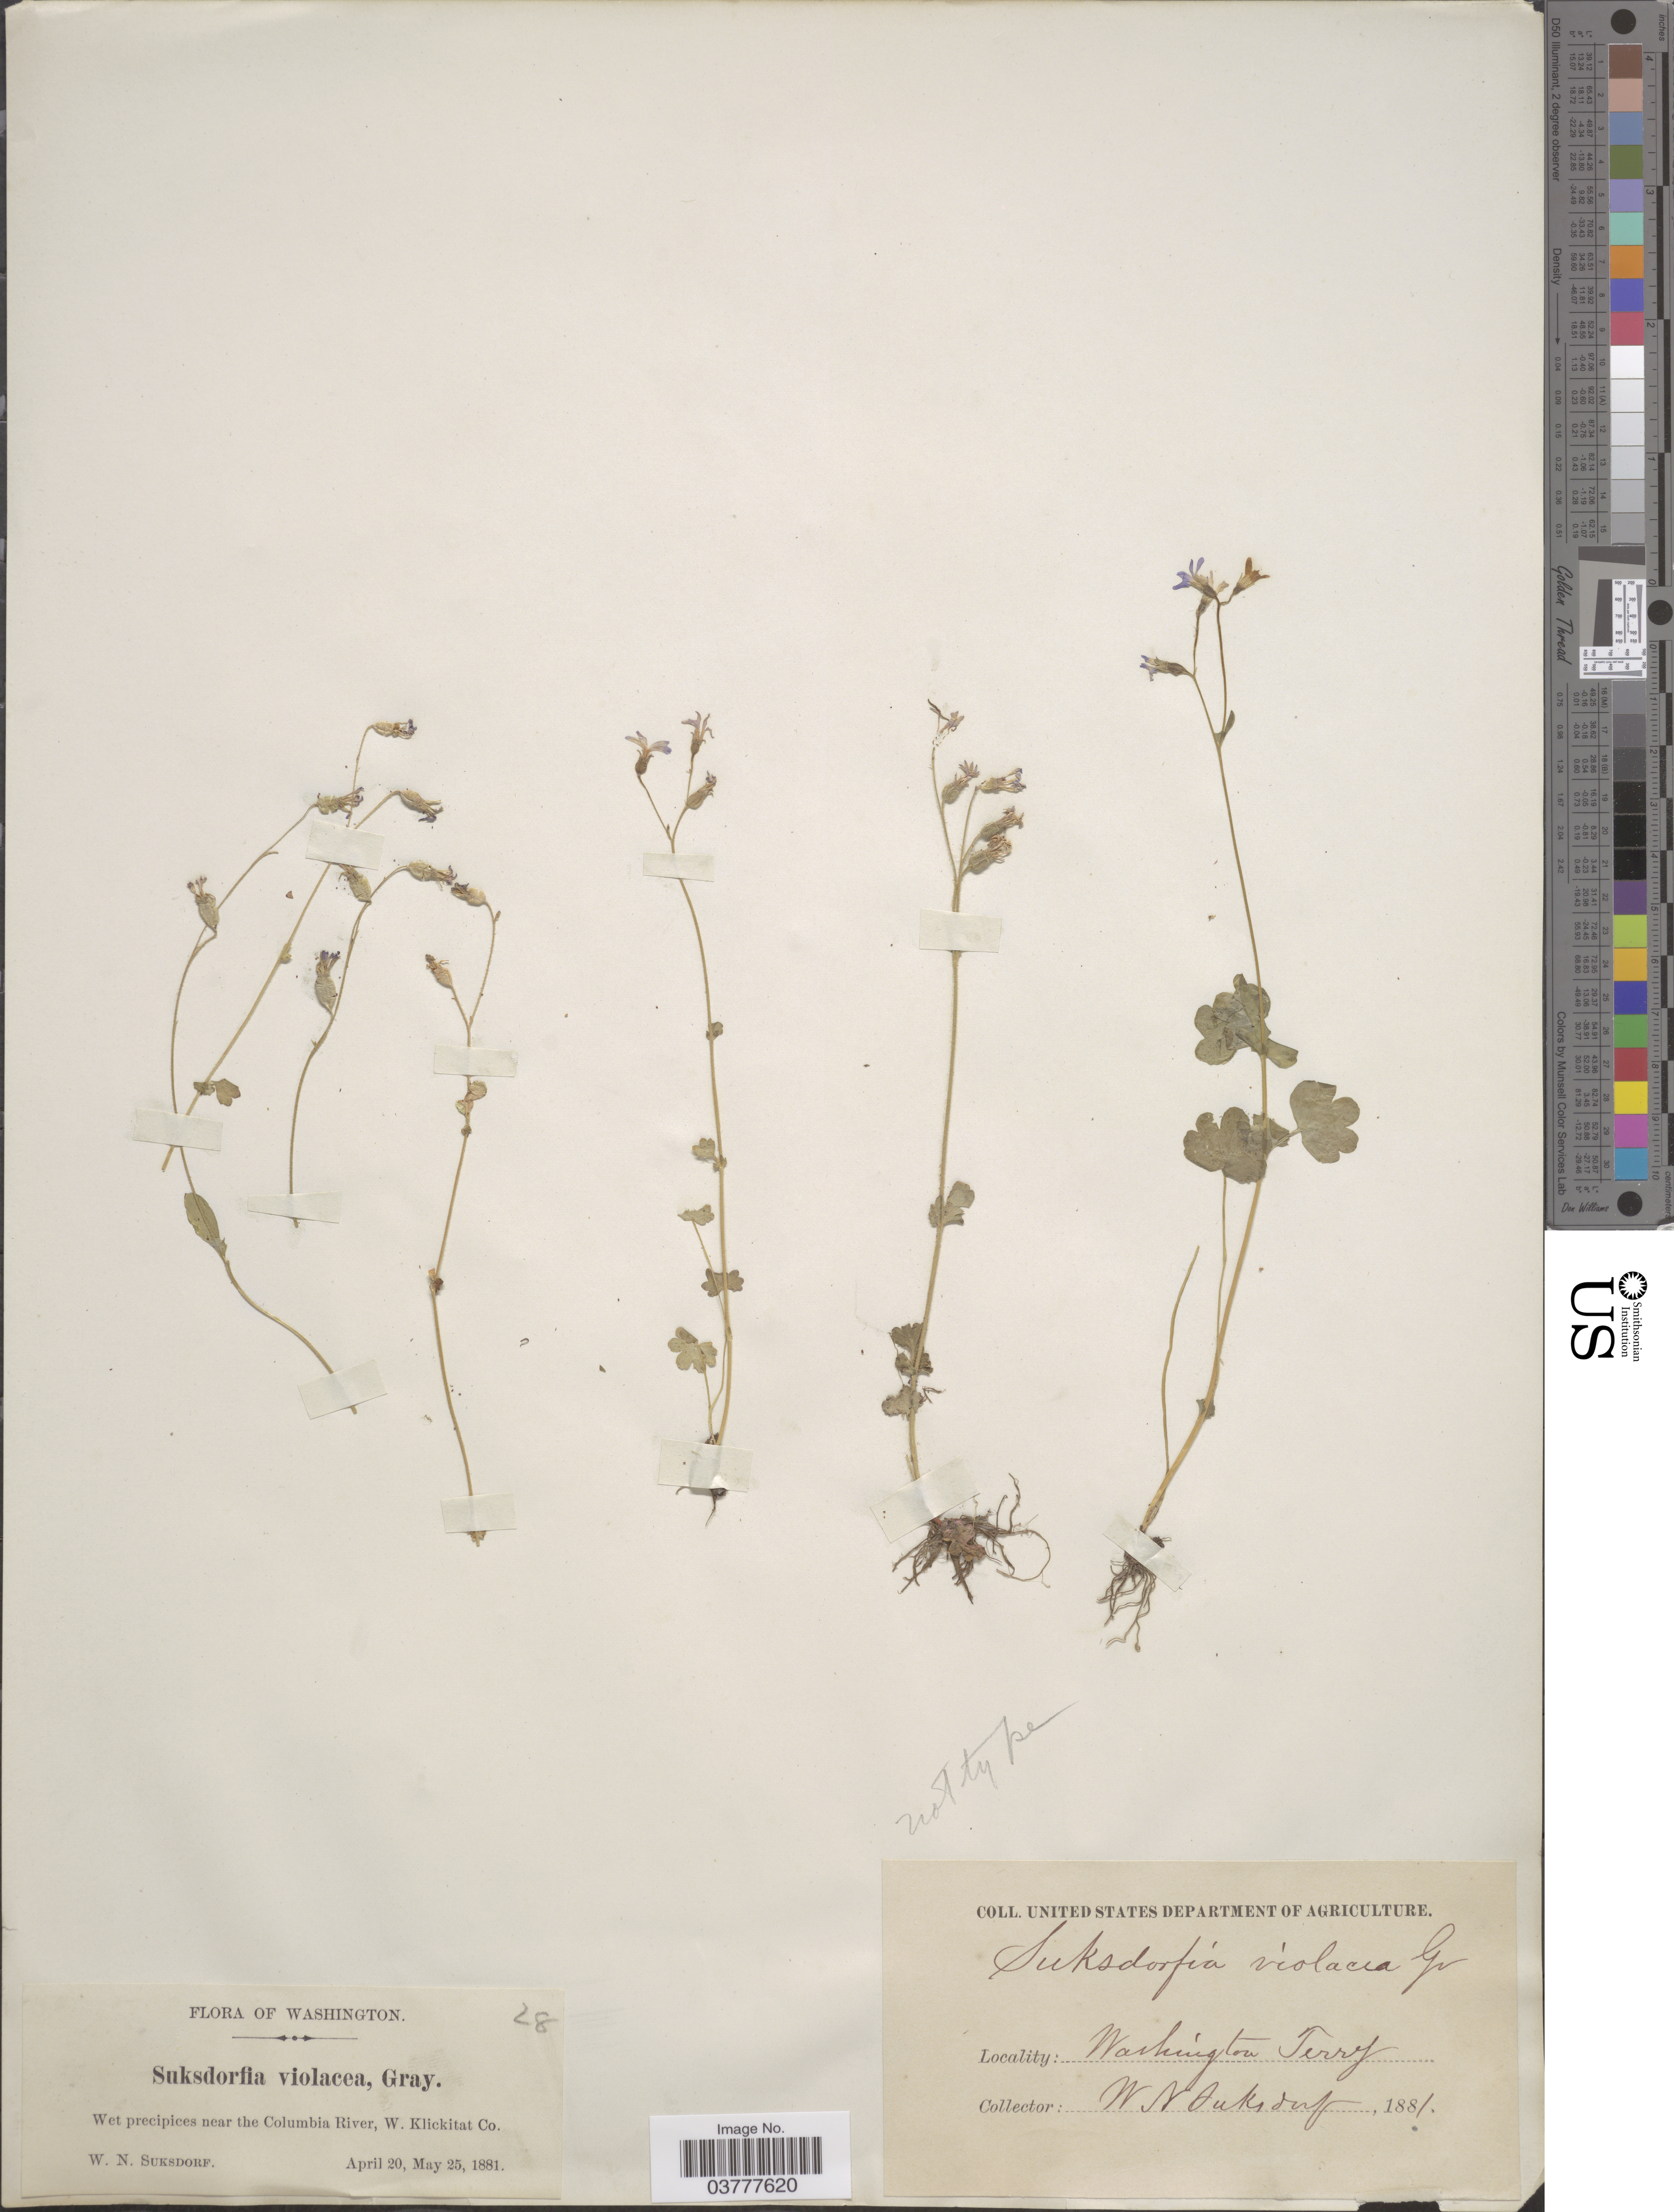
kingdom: Plantae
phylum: Tracheophyta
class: Magnoliopsida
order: Saxifragales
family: Saxifragaceae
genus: Suksdorfia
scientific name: Suksdorfia violacea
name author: A. Gray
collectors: W. N. Suksdorf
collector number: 28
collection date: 1881-04-20/1881-05-25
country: United States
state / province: Washington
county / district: Klickitat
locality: Near the Columbia River, W. Klickitat Co.